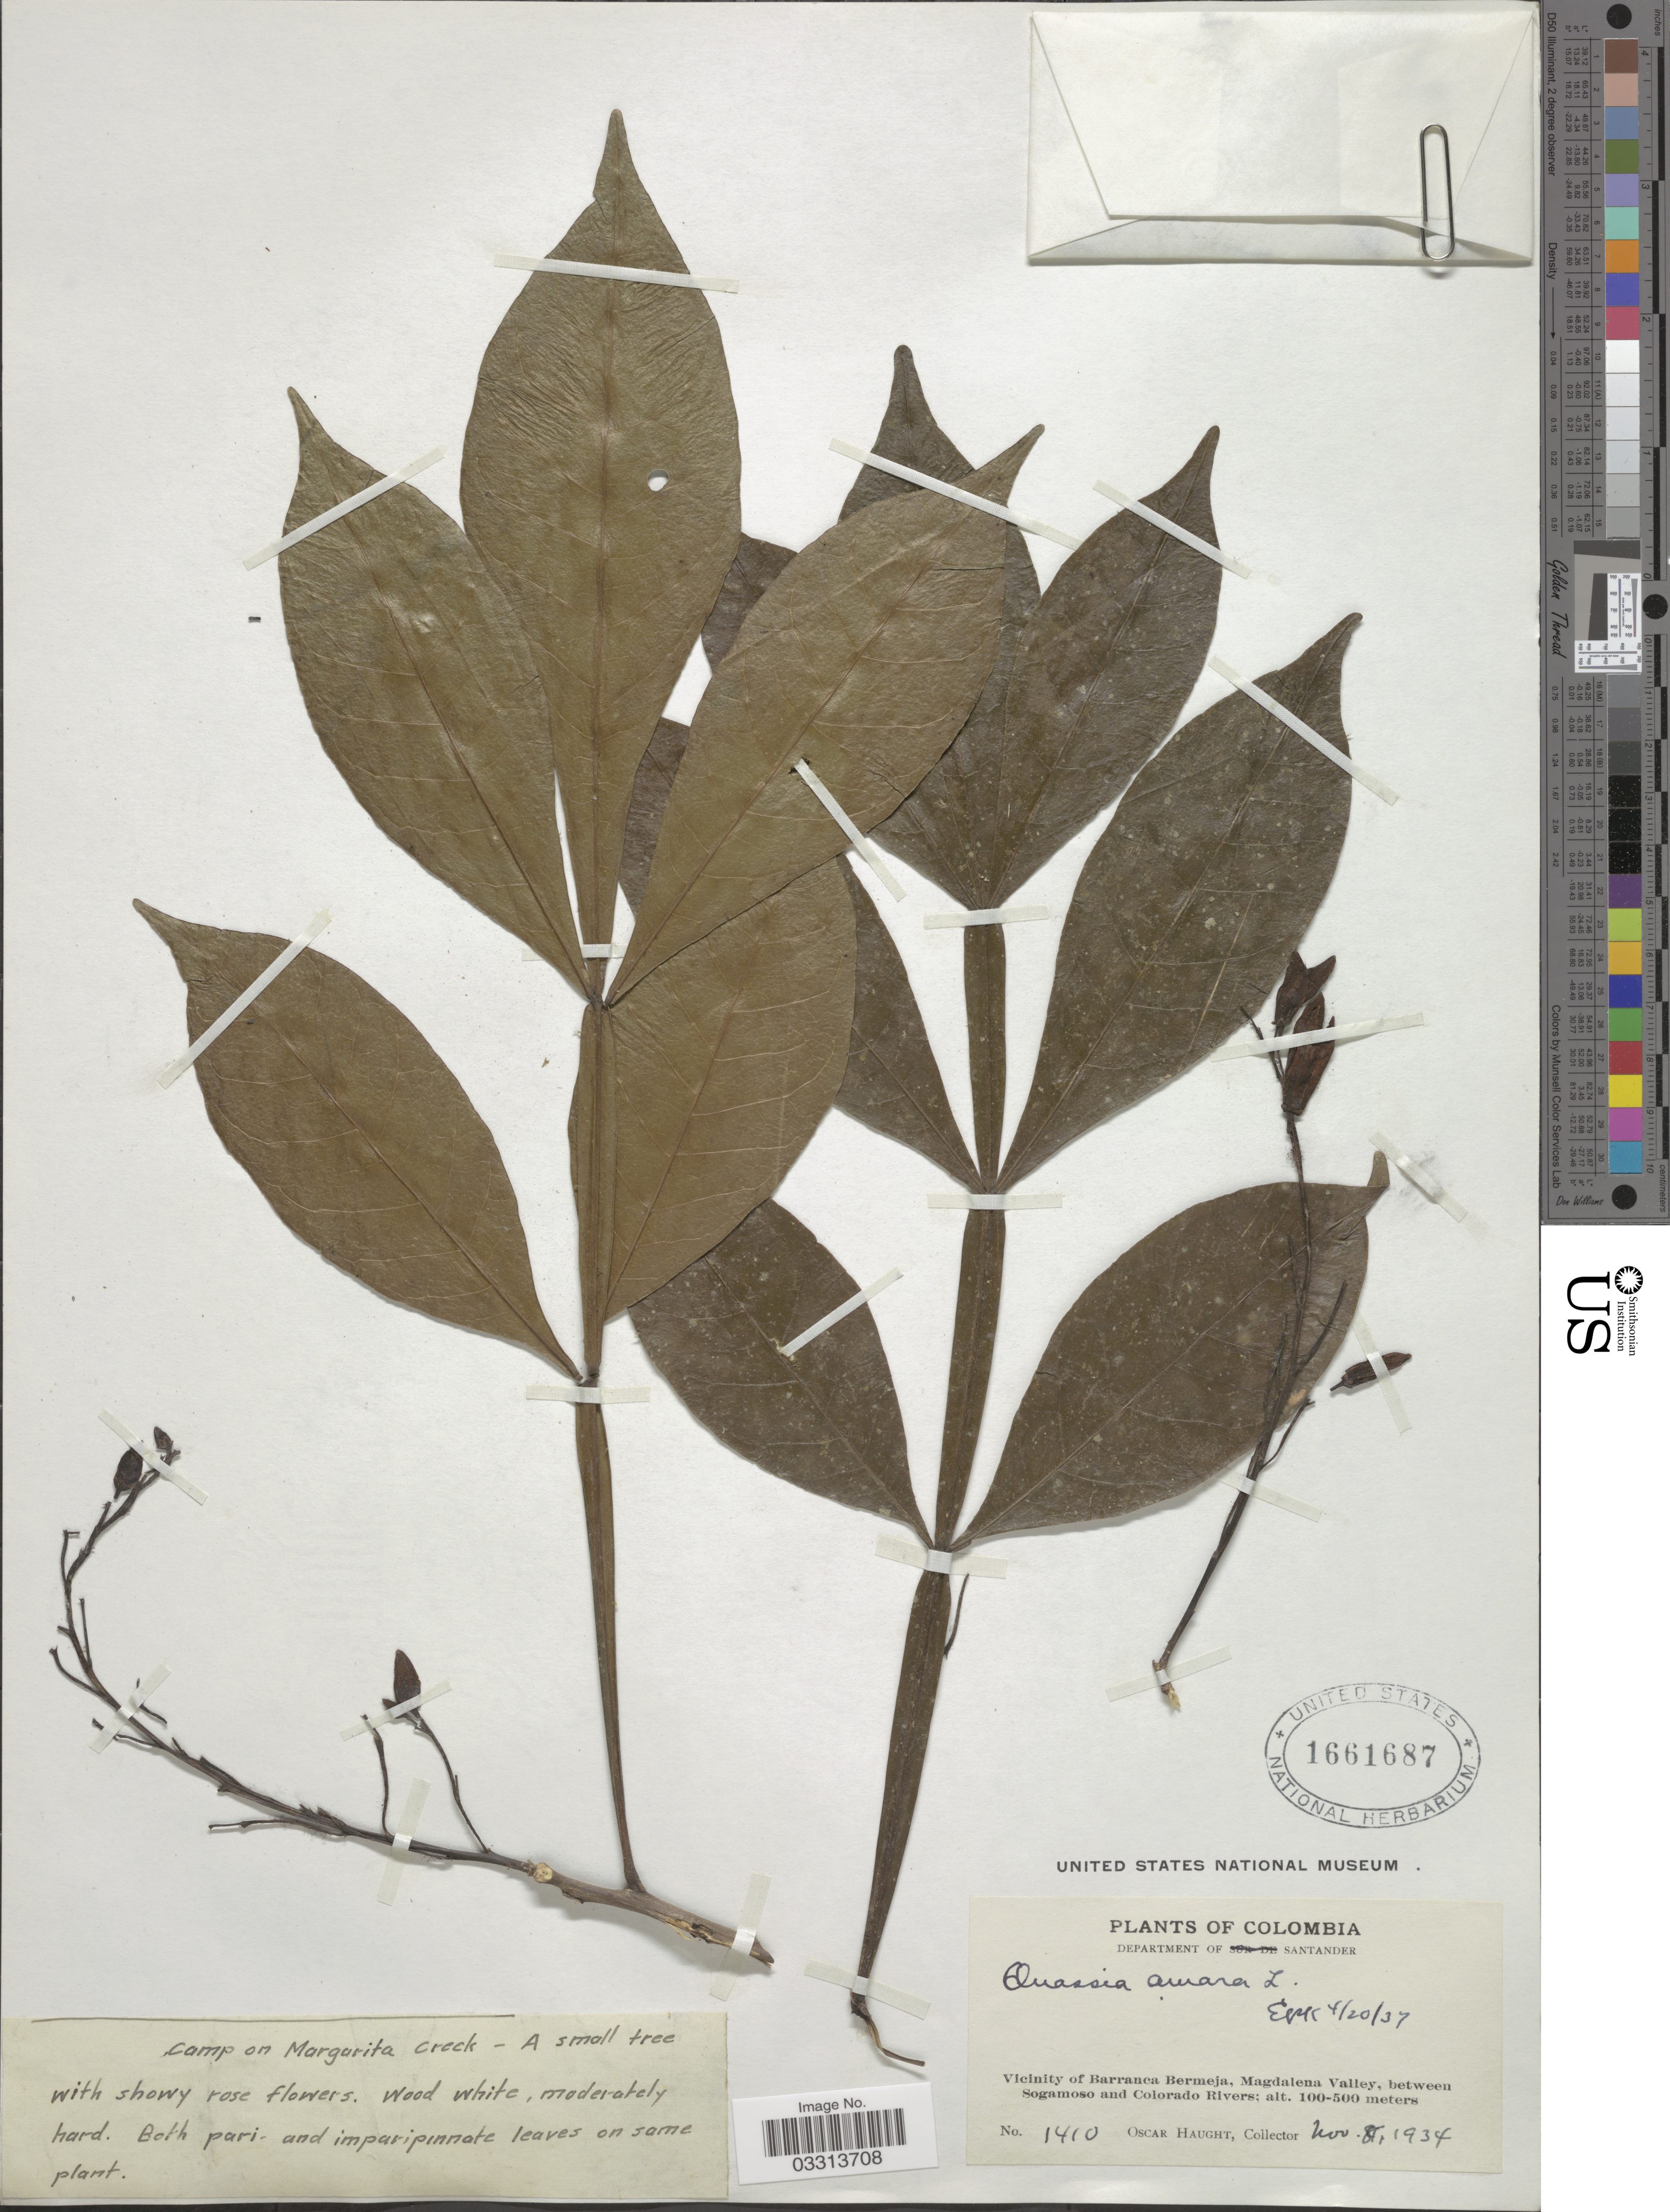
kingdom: Plantae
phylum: Tracheophyta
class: Magnoliopsida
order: Sapindales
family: Simaroubaceae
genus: Quassia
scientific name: Quassia amara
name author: L.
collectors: O. L. Haught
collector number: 1410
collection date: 1934-11-08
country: Colombia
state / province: Santander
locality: Department of Santander, Vicinity of Barranca Bermeja, Magdalena Valley, between Sogamoso and Colorado Rivers. Camp on Margarita creek.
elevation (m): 100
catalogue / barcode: US 1661687